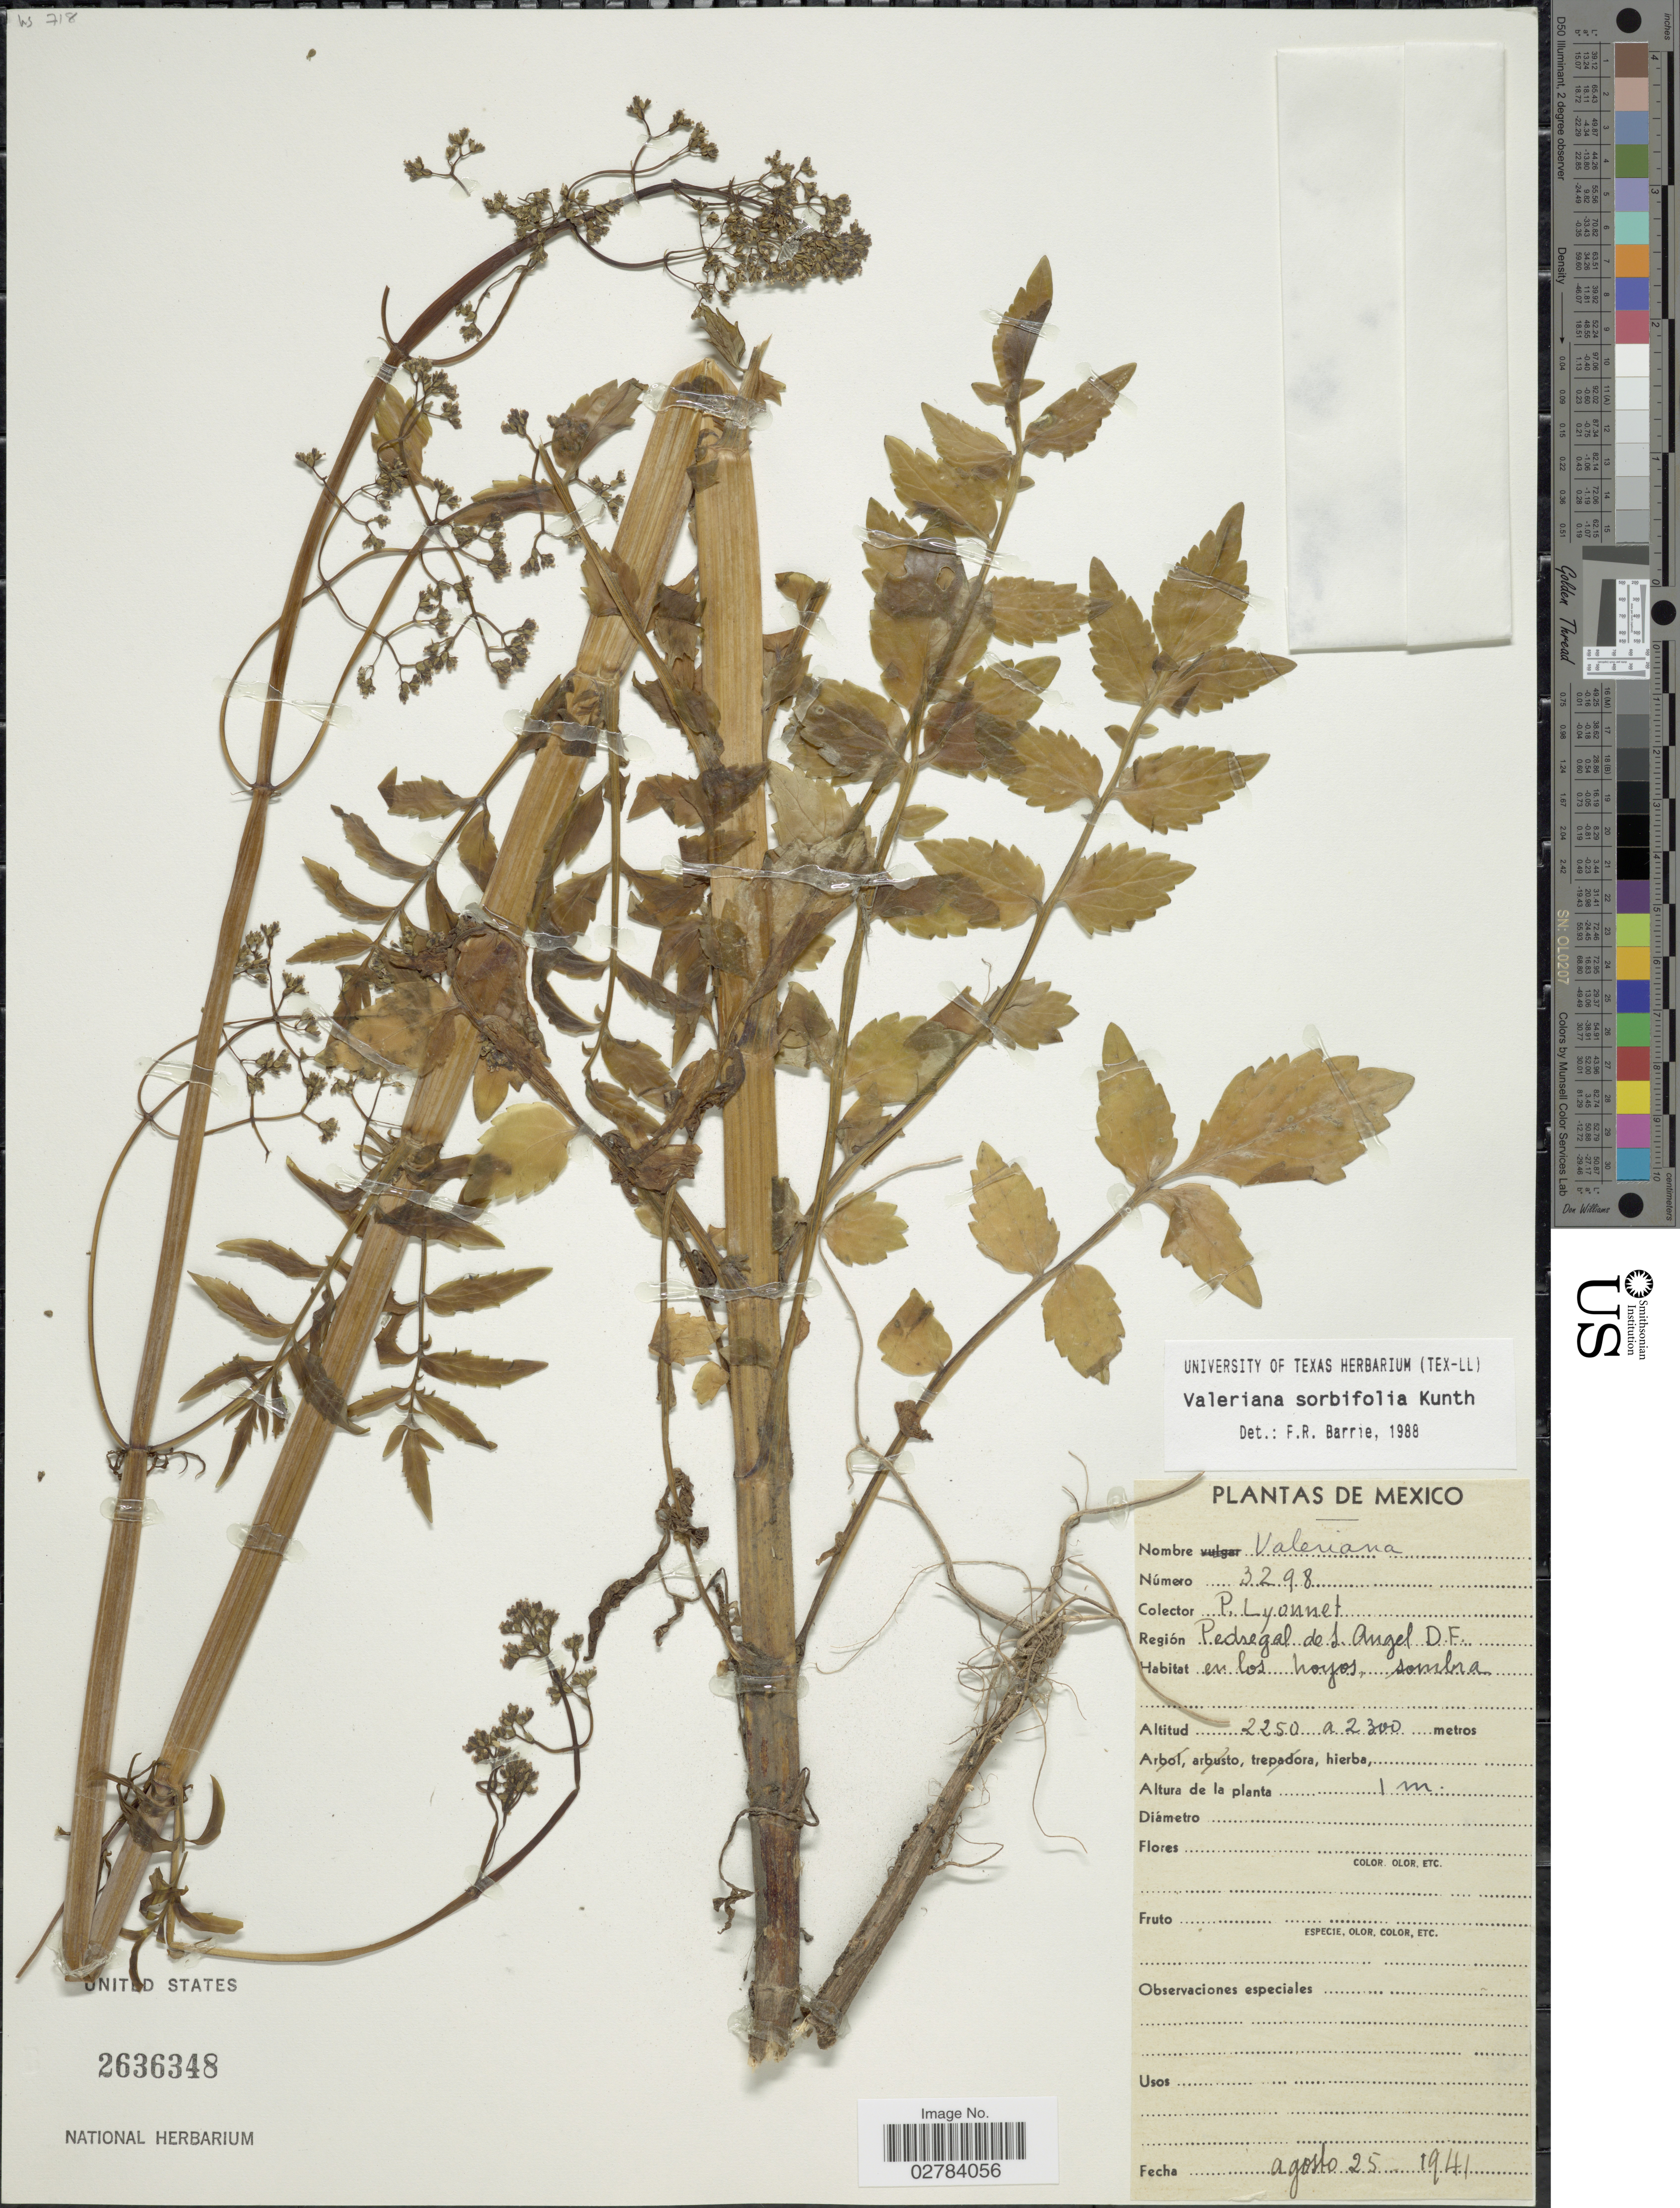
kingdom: Plantae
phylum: Tracheophyta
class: Magnoliopsida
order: Dipsacales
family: Caprifoliaceae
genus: Valeriana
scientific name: Valeriana sorbifolia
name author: Kunth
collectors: P. Lyonnet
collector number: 3298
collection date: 1941-08-25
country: Mexico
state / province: Distrito Federal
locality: Región Pedregal de S. Angel.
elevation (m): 2250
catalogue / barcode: US 2636348